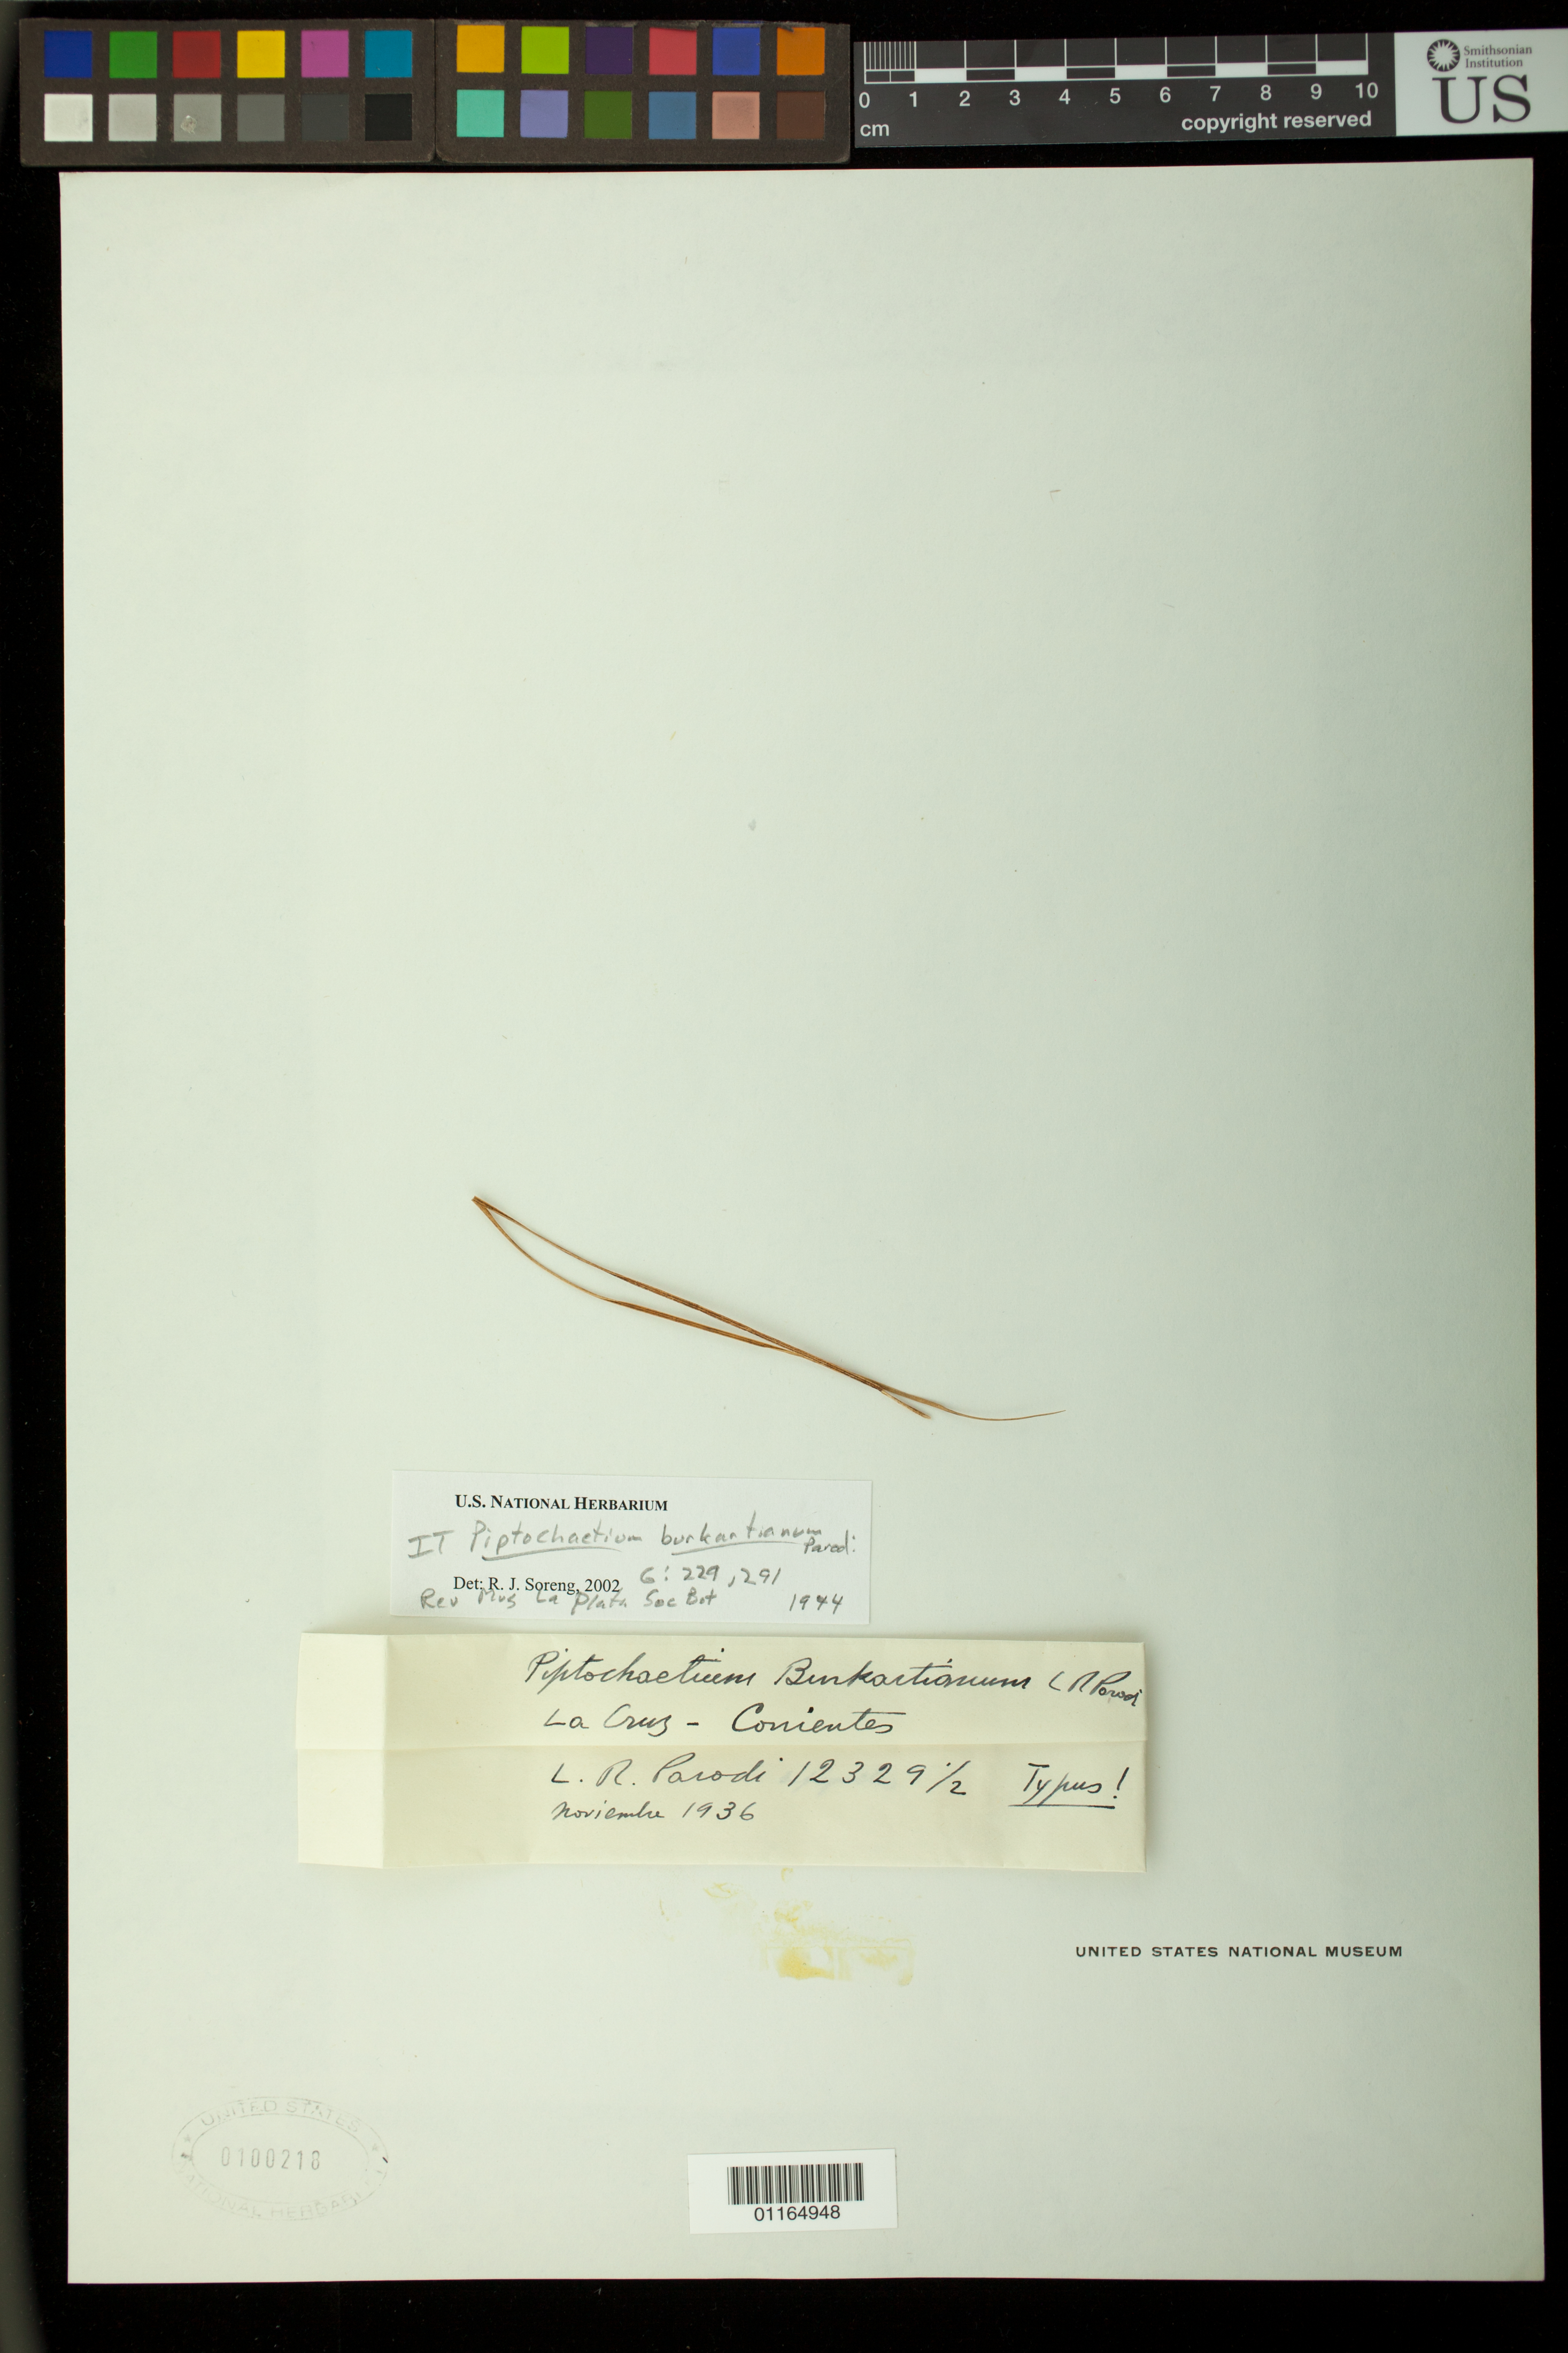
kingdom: Plantae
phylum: Tracheophyta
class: Liliopsida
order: Poales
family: Poaceae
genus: Piptochaetium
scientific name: Piptochaetium burkartianum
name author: Parodi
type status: Type Collection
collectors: L. R. Parodi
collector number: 12329 1/2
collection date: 1936-11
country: Argentina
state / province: Corrientes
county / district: La Cruz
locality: Corrientes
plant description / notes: Fragmentary material of type specimen ex herb. unknown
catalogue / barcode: US 100218